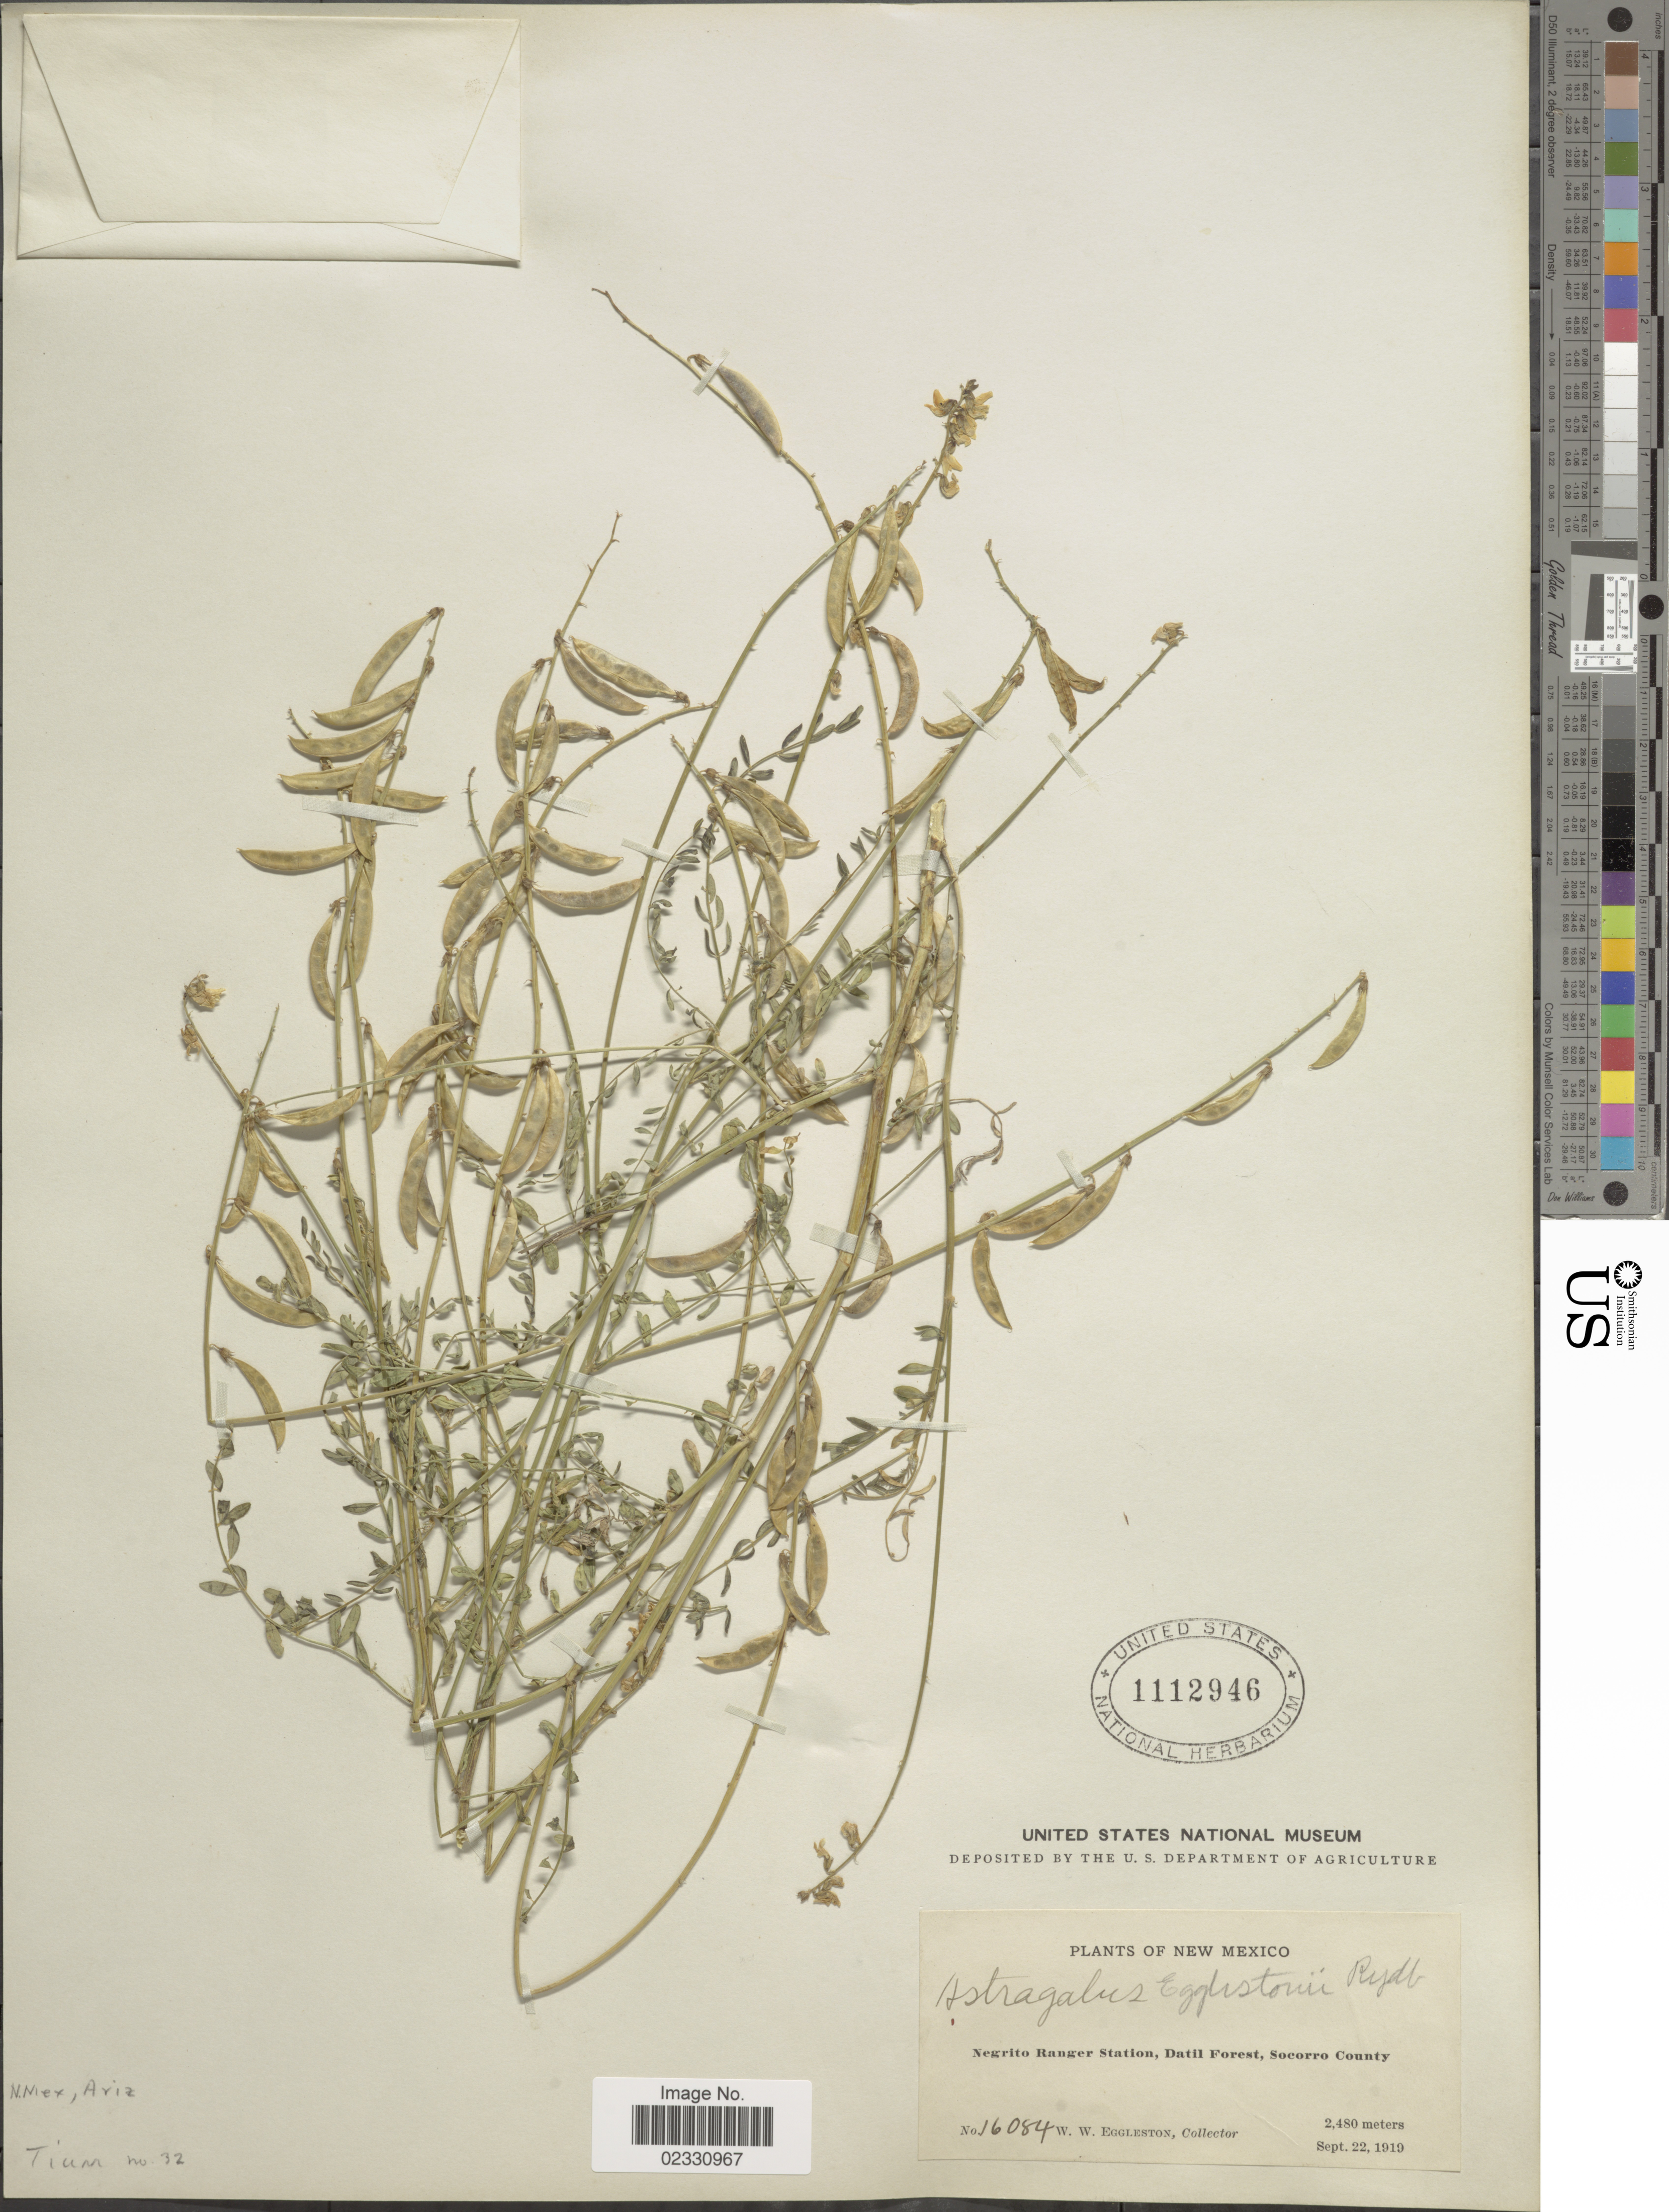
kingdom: Plantae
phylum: Tracheophyta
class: Magnoliopsida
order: Fabales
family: Fabaceae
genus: Astragalus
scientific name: Astragalus egglestonii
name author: (Rydb.) Kearney & Peebles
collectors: W. W. Eggleston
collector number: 16084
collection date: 1919-09-22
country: United States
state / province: New Mexico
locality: Negrito Ranger Station, Datil Forest, Socorro County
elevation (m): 2480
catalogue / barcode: US 1112946